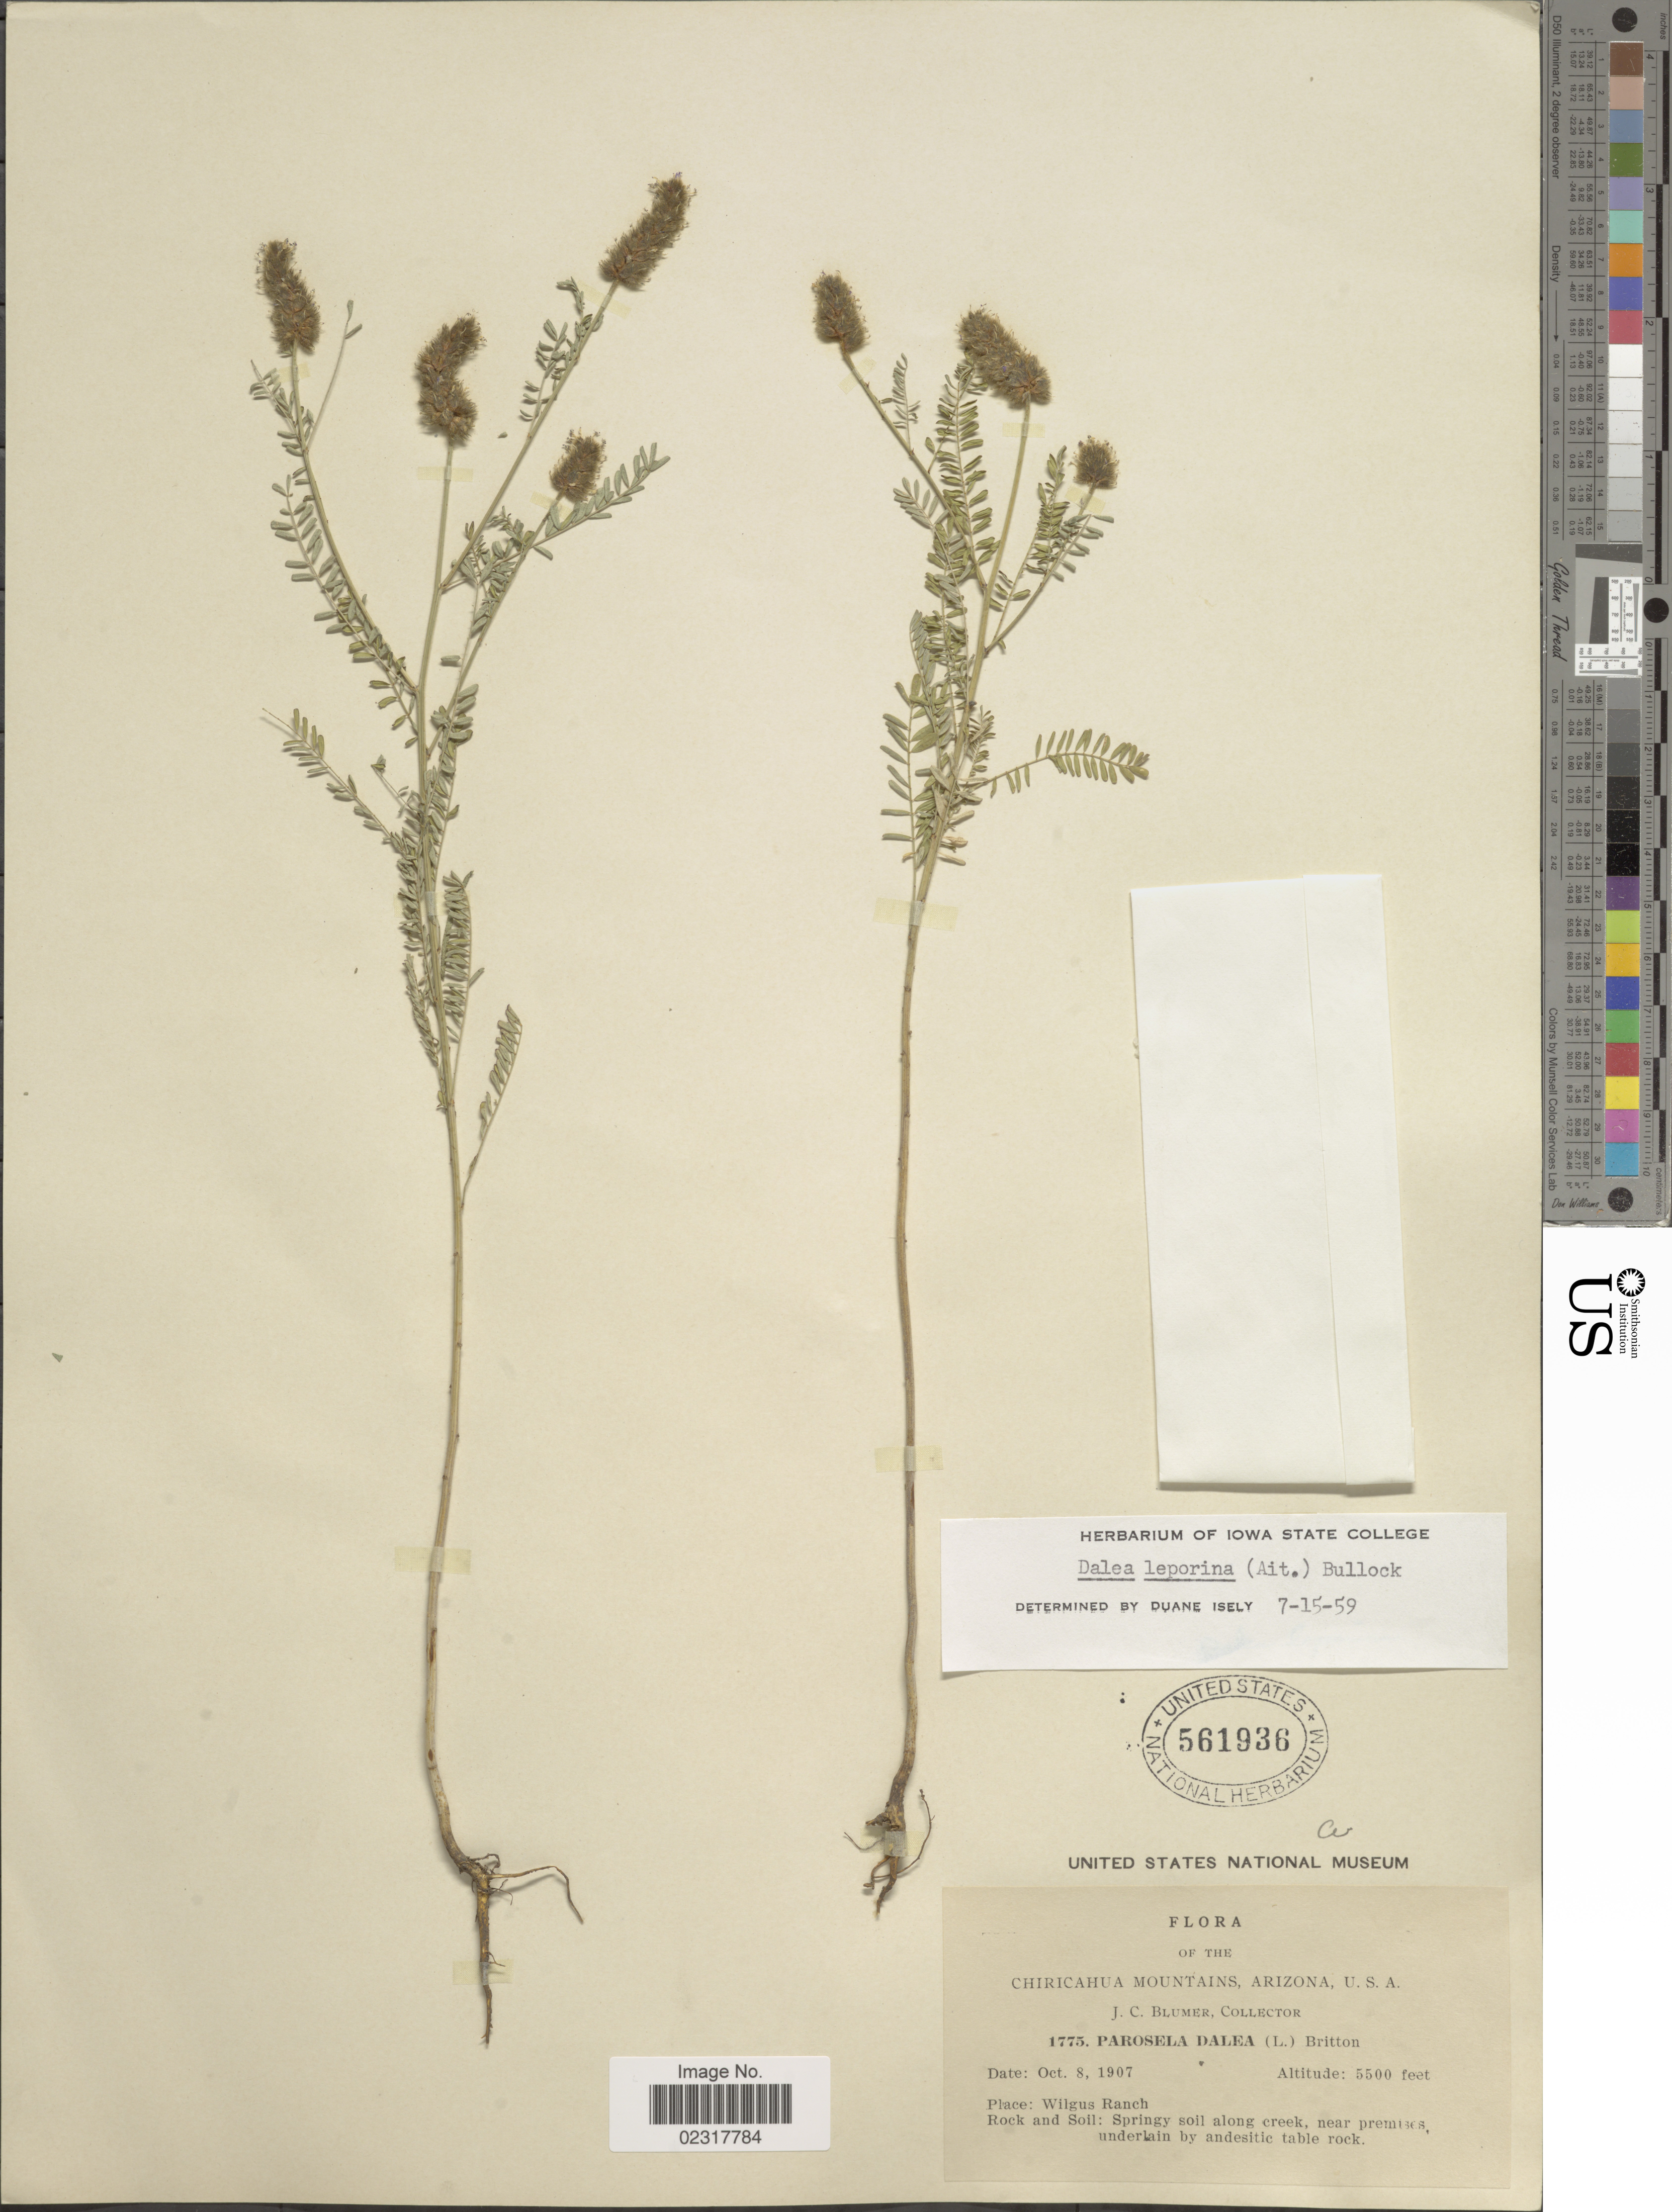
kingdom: Plantae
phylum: Tracheophyta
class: Magnoliopsida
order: Fabales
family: Fabaceae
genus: Dalea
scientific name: Dalea leporina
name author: (Aiton) Bullock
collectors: J. C. Blumer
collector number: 1775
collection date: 1907-10-08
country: United States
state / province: Arizona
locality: Chiricahua Mountains, Arizona, U.S.A. Wilgus Ranch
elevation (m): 1676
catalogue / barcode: US 561936